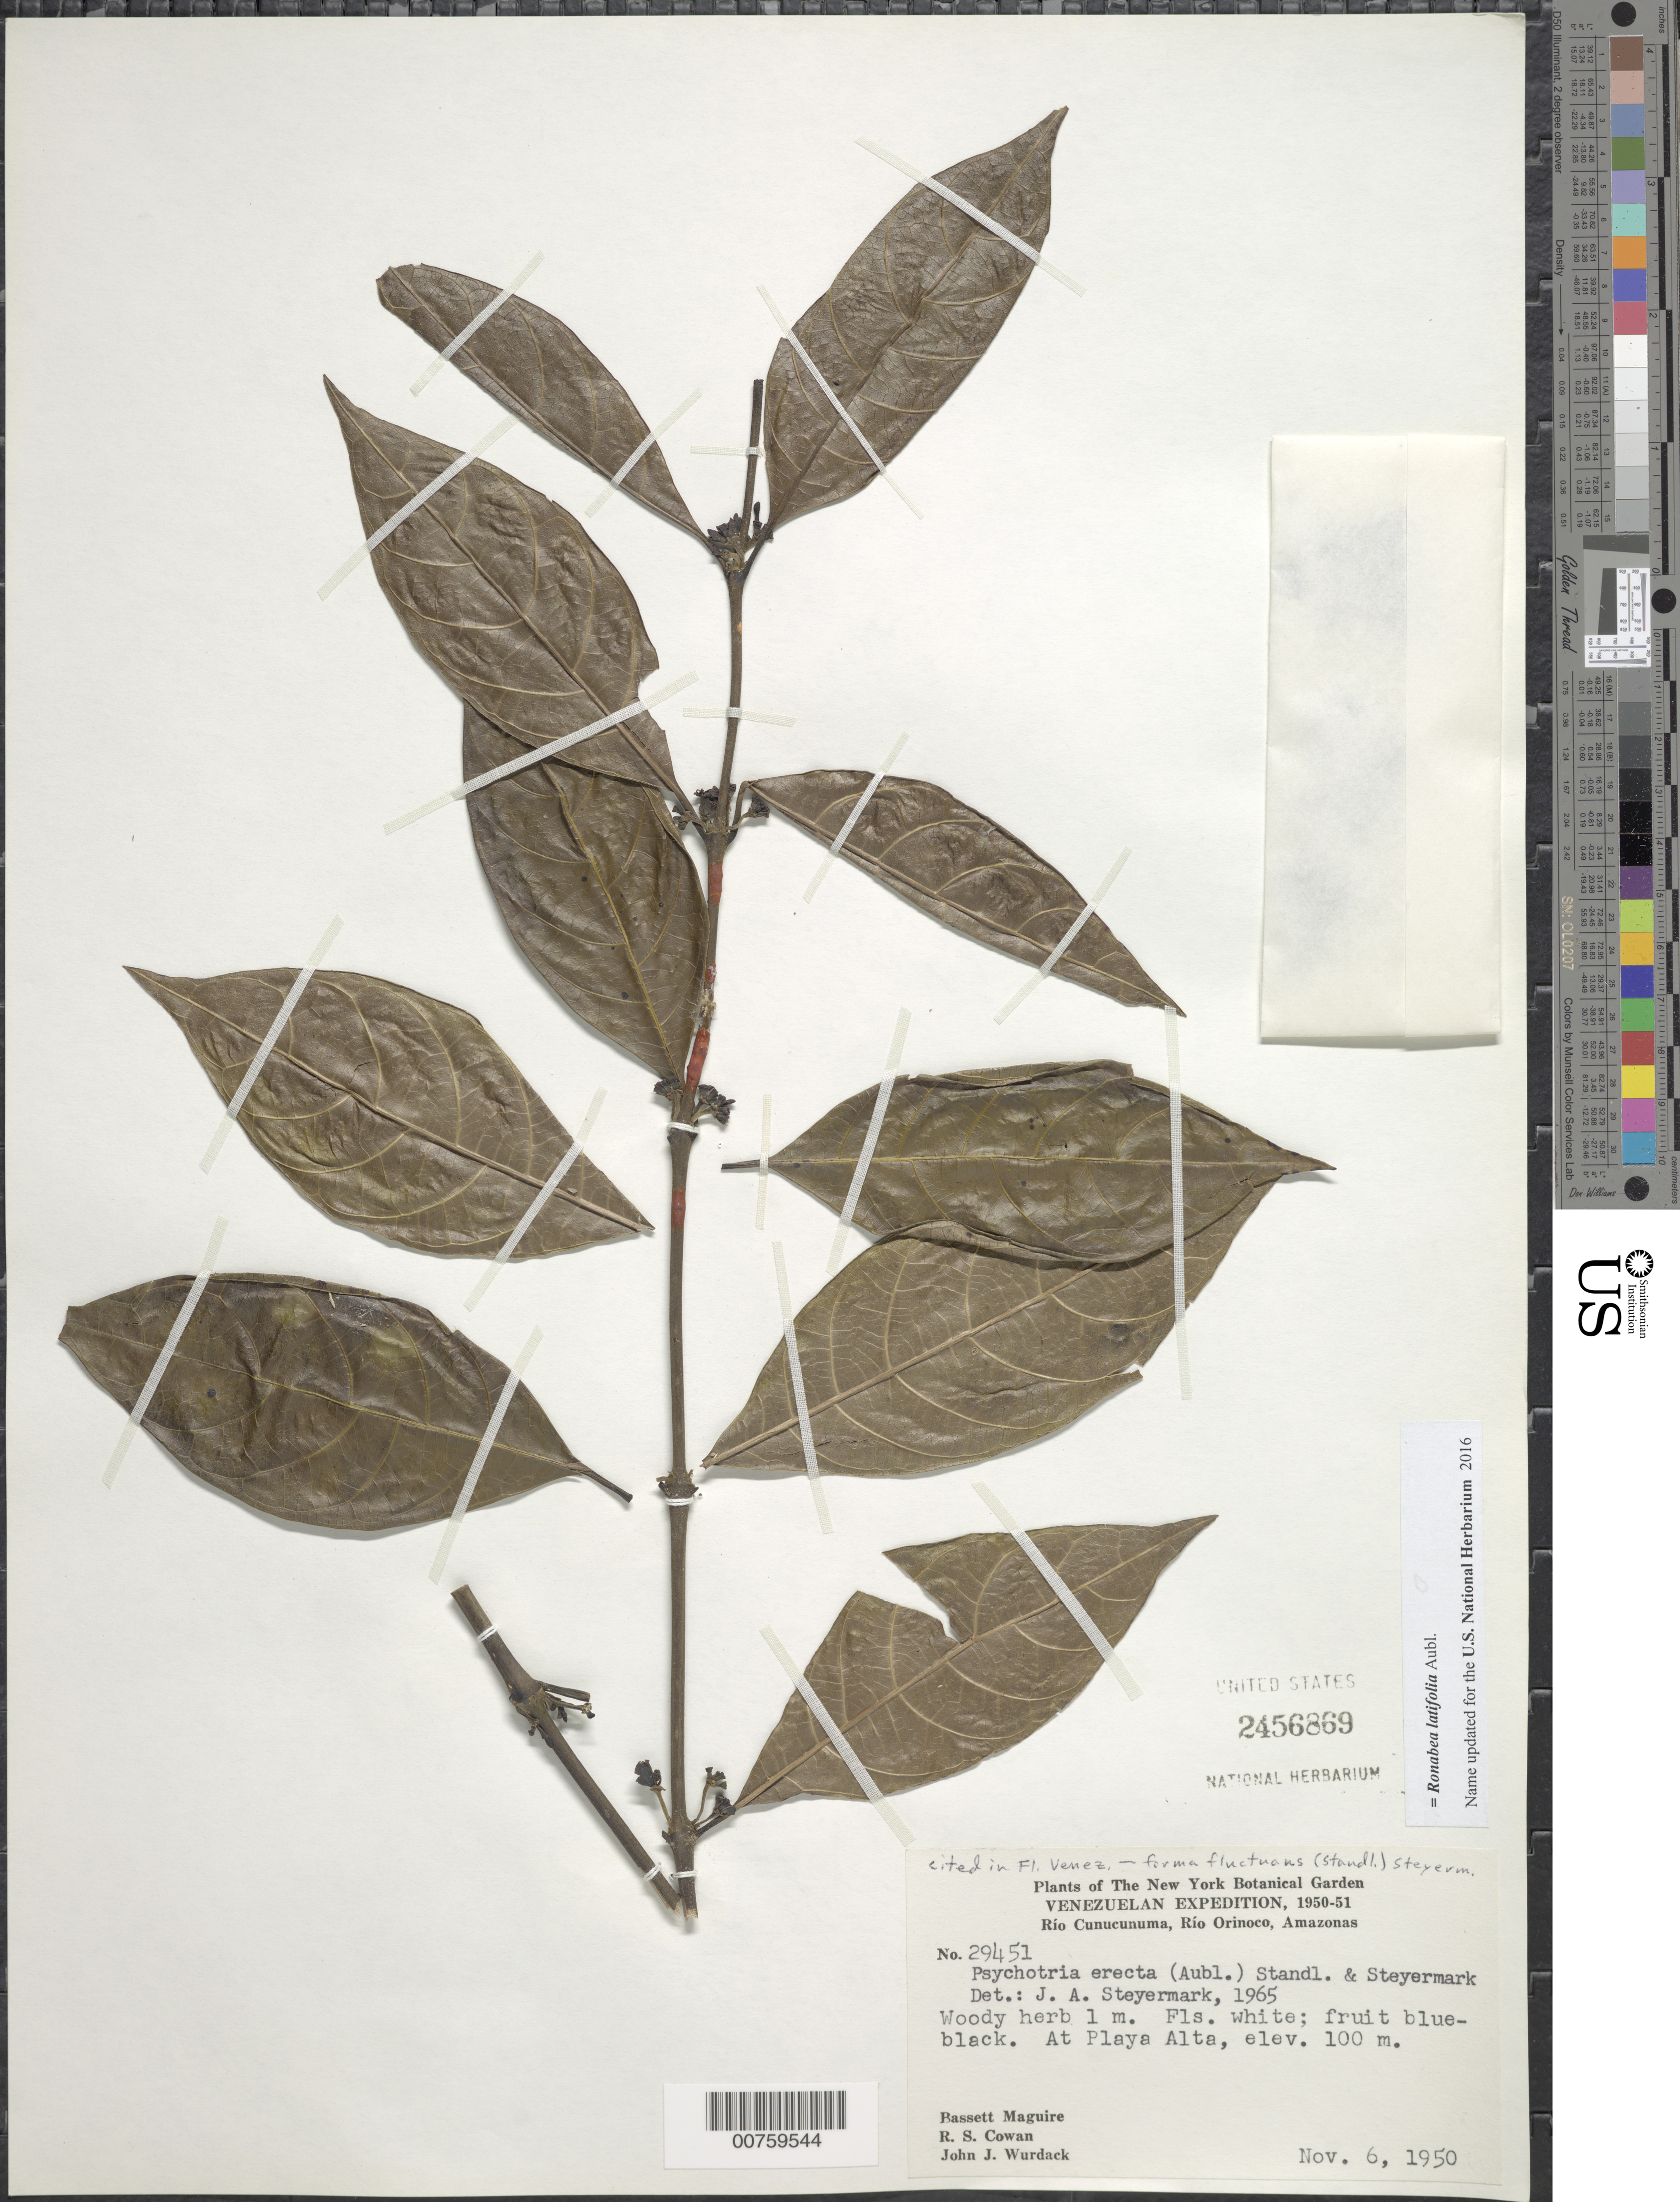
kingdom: Plantae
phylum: Tracheophyta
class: Magnoliopsida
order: Gentianales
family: Rubiaceae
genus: Psychotria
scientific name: Psychotria erecta f. fluctuans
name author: (Standl.) Steyerm.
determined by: Steyermark, Julian A., (VEN)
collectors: B. Maguire, R. S. Cowan & J. J. Wurdack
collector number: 29451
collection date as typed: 6-Nov-50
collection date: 1950-11-06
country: Venezuela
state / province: Amazonas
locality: Cerro Duida, Río Cunucunuma, Playa Alta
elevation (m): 100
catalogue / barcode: US 2456869